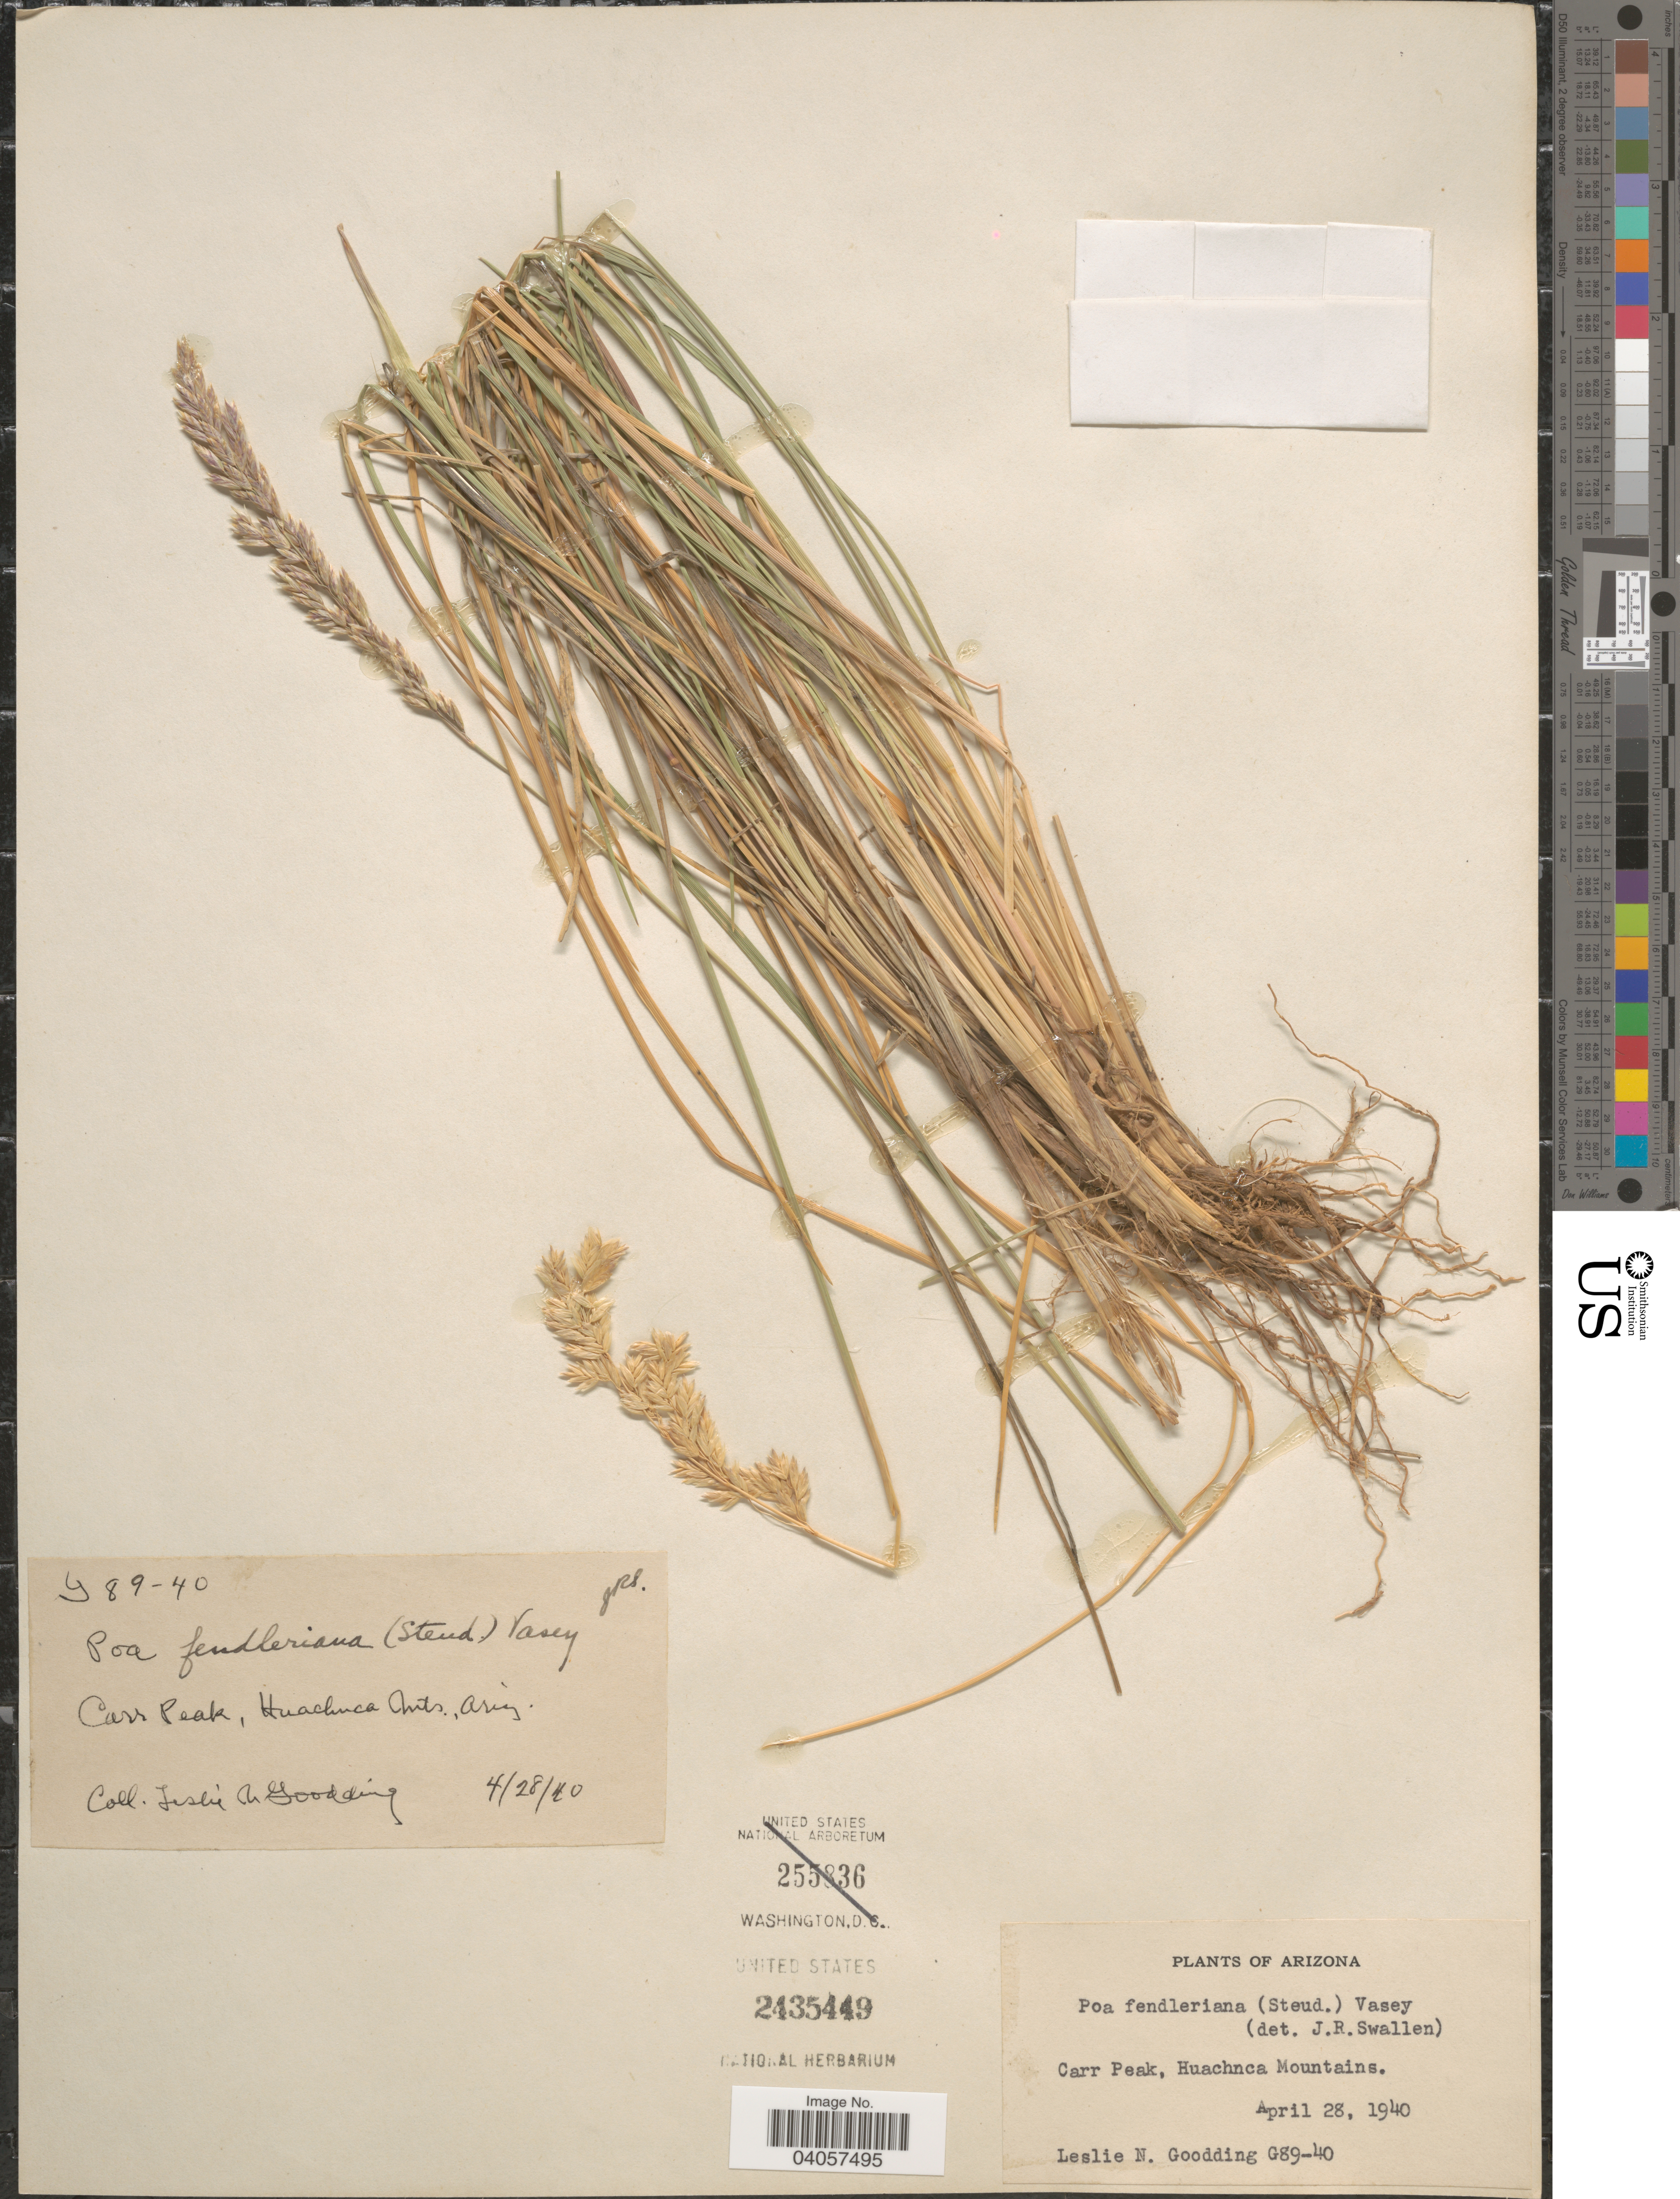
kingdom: Plantae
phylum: Tracheophyta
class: Liliopsida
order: Poales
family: Poaceae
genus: Poa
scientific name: Poa fendleriana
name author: (Steud.) Vasey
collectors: L. N. Goodding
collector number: G89-40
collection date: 1940-04-28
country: United States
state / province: Arizona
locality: Carr Peak, Huachuca Mountains.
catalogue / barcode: US 2435449